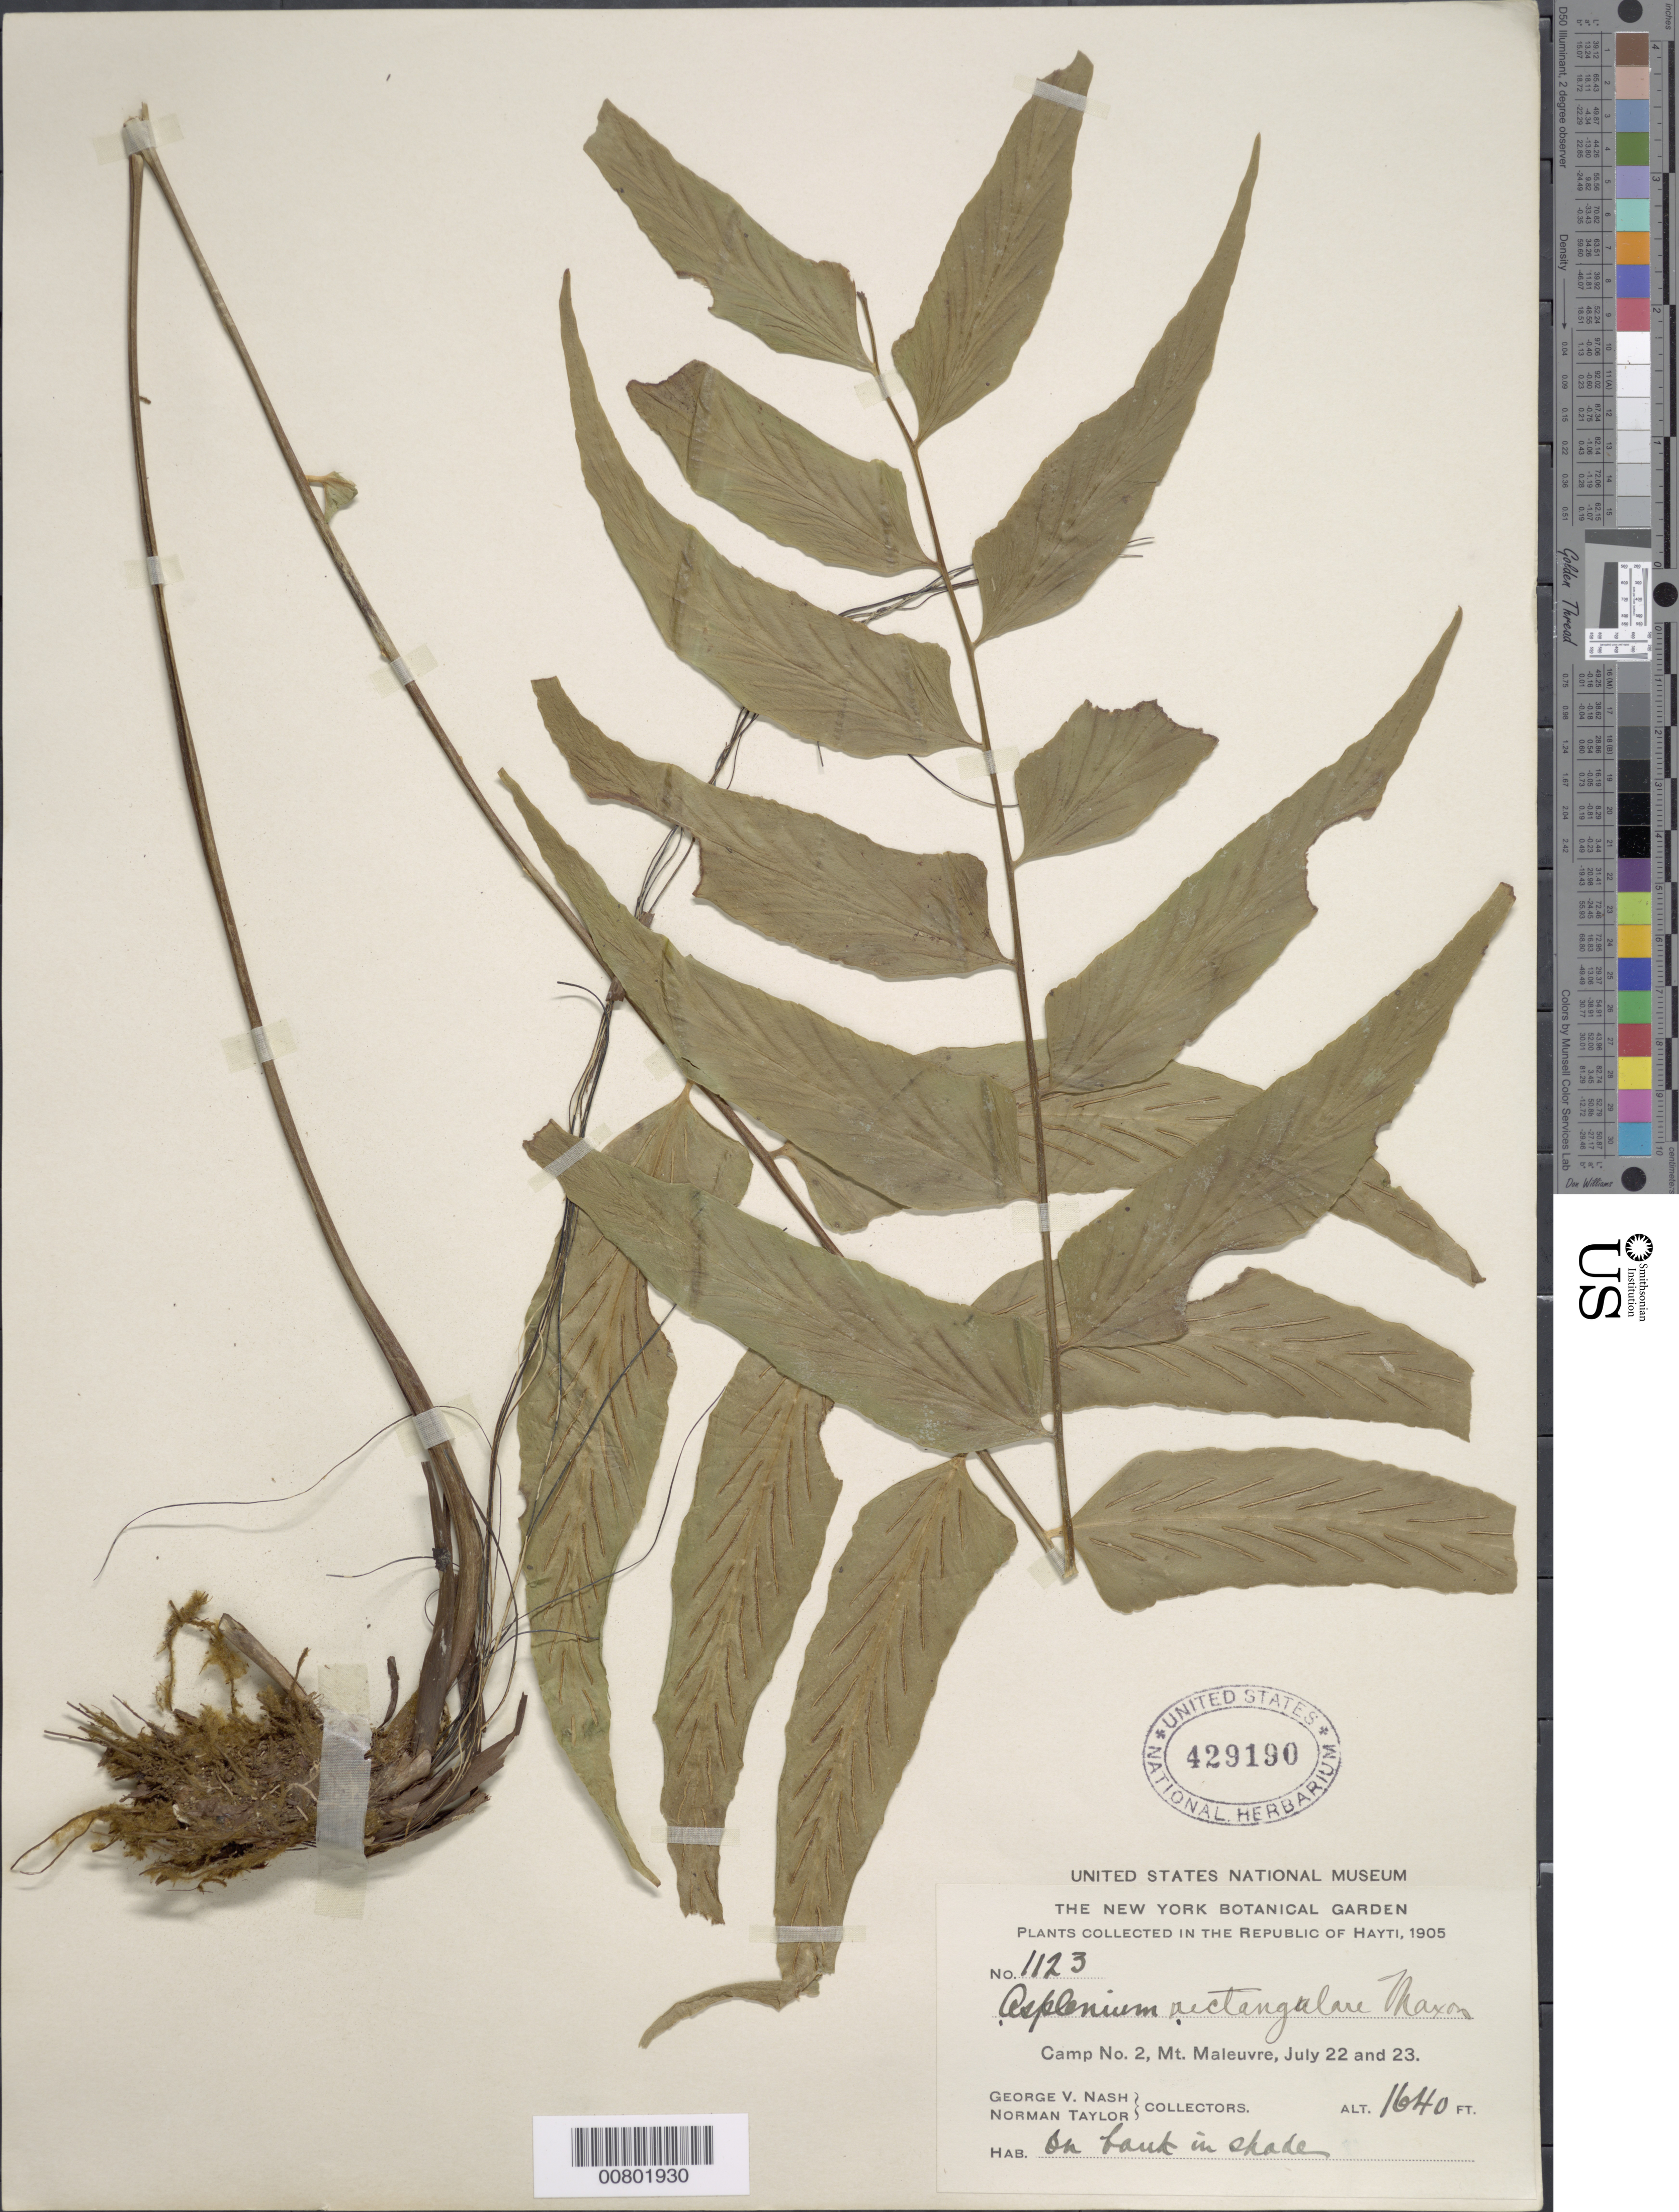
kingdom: Plantae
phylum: Tracheophyta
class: Polypodiopsida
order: Polypodiales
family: Aspleniaceae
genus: Asplenium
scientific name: Asplenium rectangulare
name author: Maxon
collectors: G. V. Nash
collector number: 1123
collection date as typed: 22 Jul 1905 to 23 Jul 1905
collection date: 1905-07-22/1905-07-23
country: Haiti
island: Hispaniola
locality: Mt. Maleuvre, Camp No. 2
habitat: On bank in shade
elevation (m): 500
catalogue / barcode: US 429190